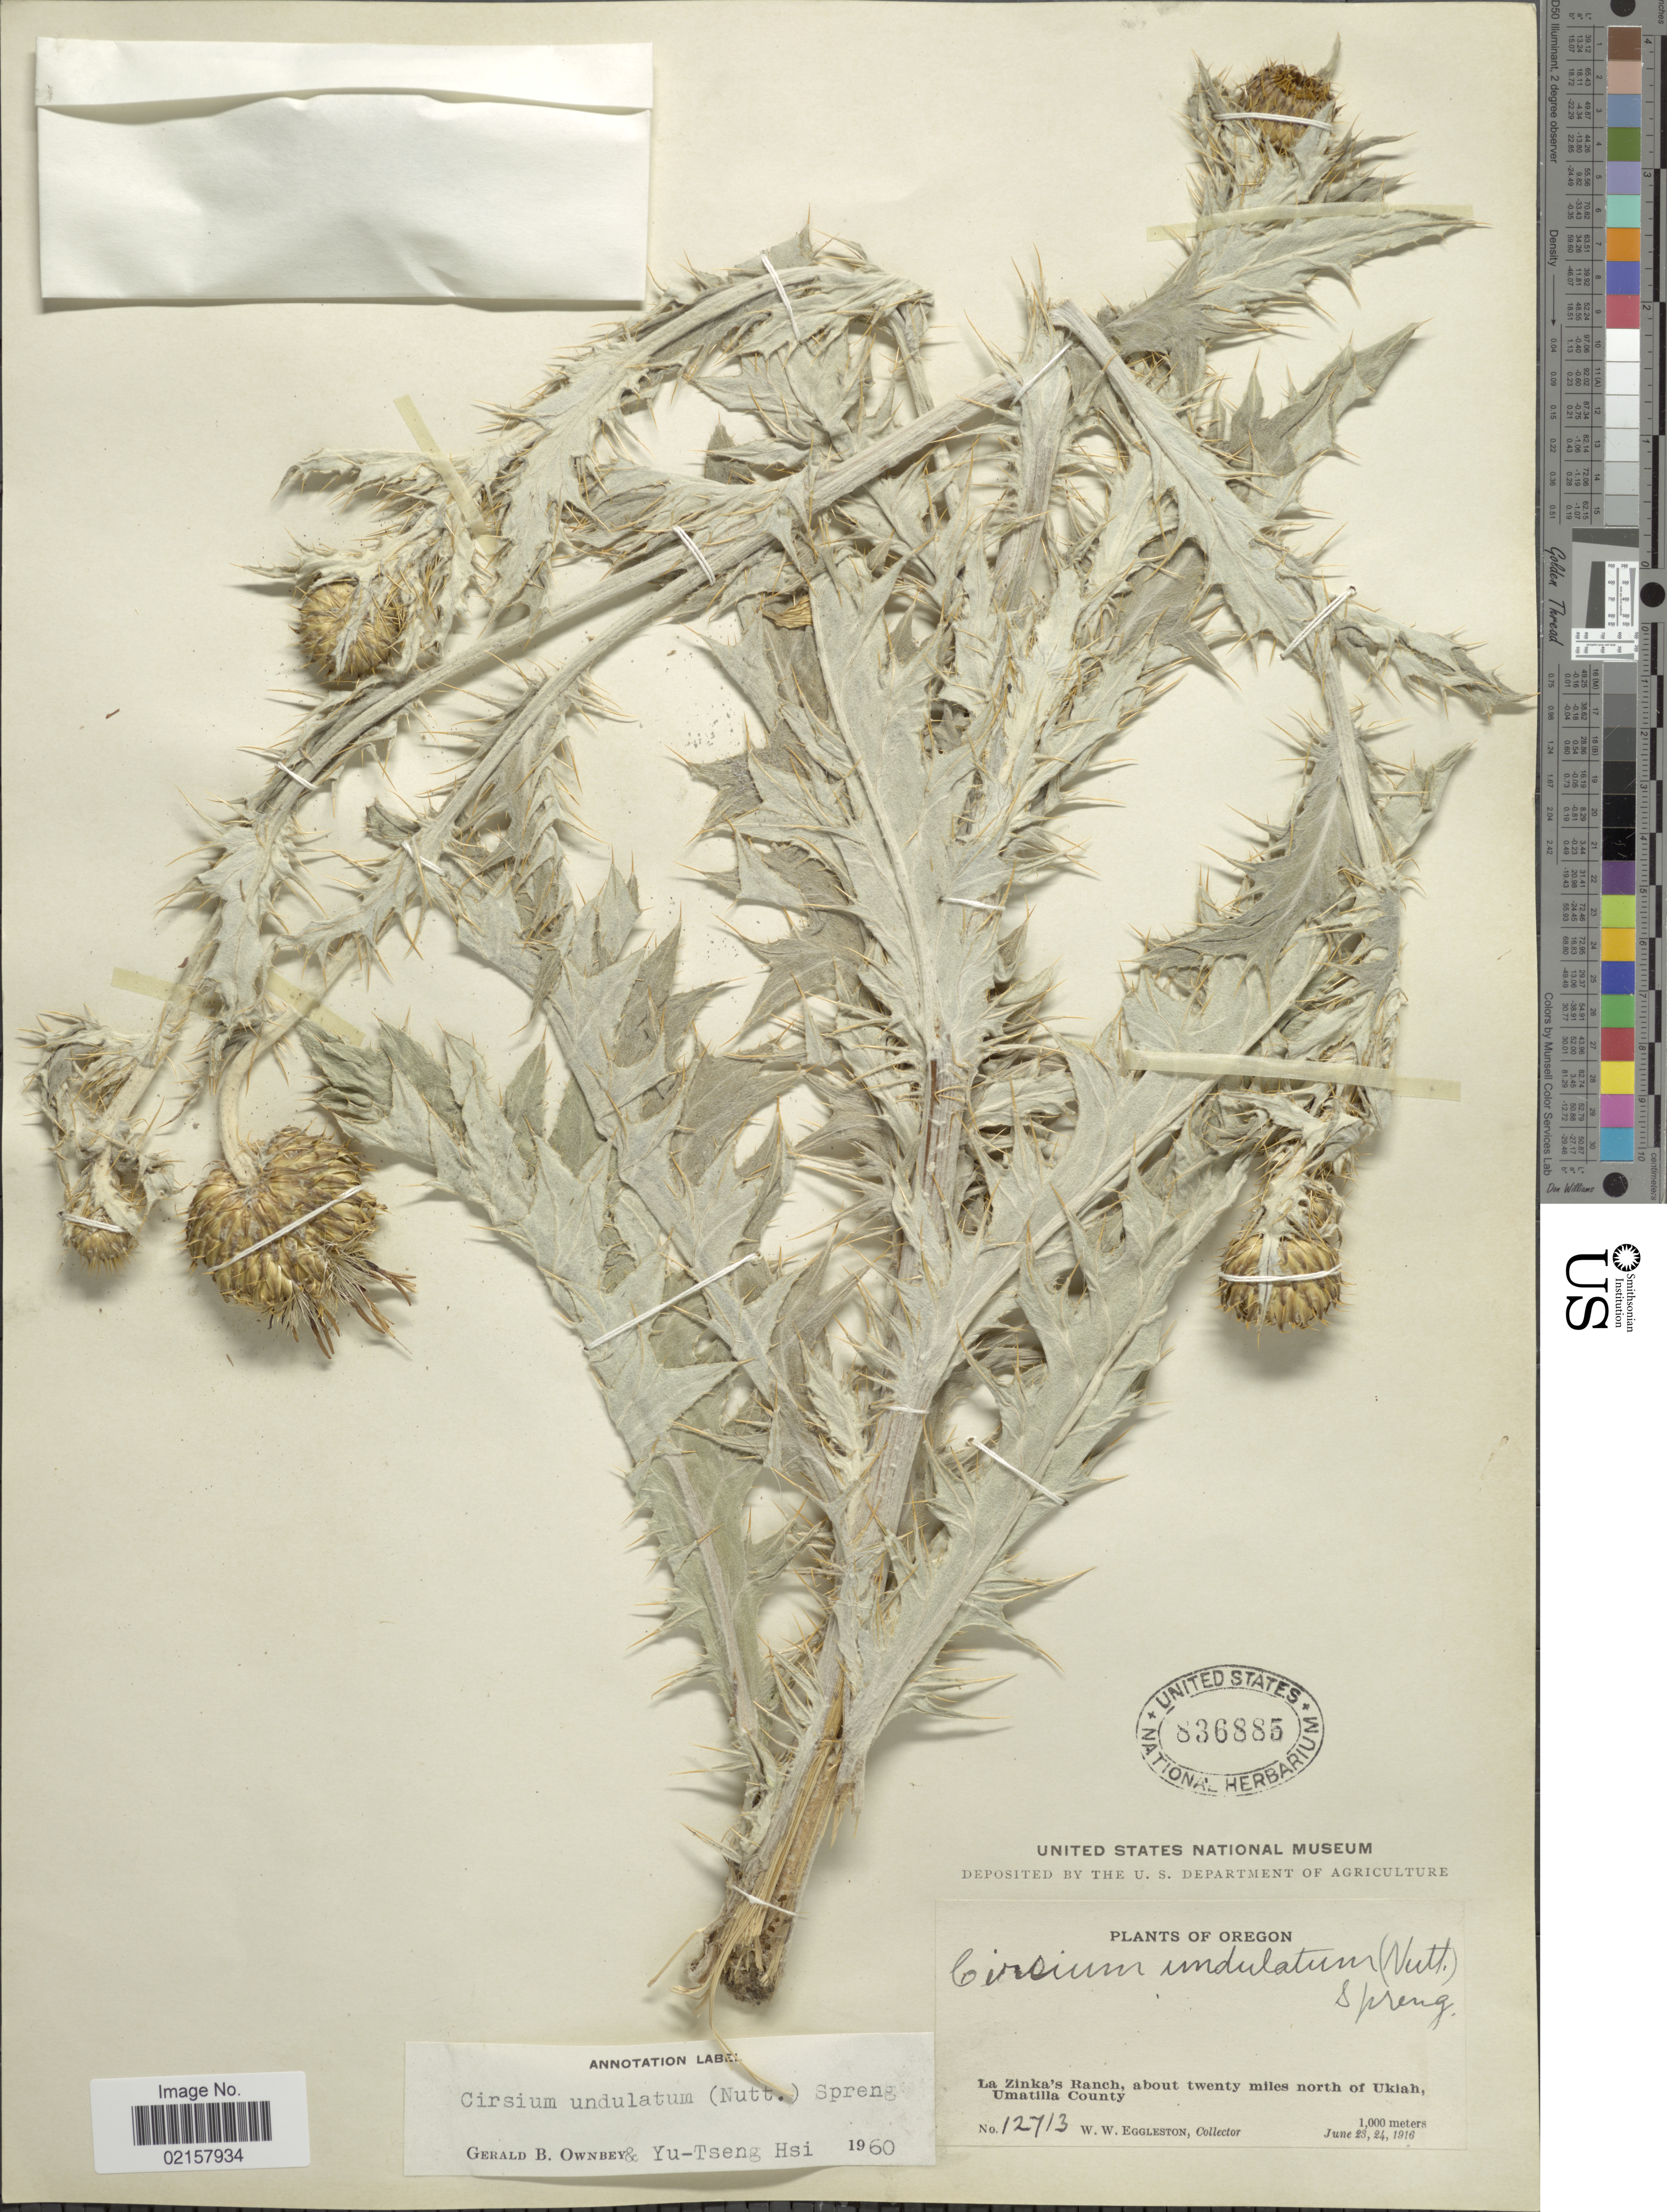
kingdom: Plantae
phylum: Tracheophyta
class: Magnoliopsida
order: Asterales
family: Asteraceae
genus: Cirsium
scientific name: Cirsium undulatum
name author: (Nutt.) Spreng.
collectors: W. W. Eggleston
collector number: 12713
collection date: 1916-06-23/1916-06-24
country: United States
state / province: Oregon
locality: La Zinka's Ranch about twenty miles north of Ukiah, Umatilla County.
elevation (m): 1000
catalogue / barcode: US 836885